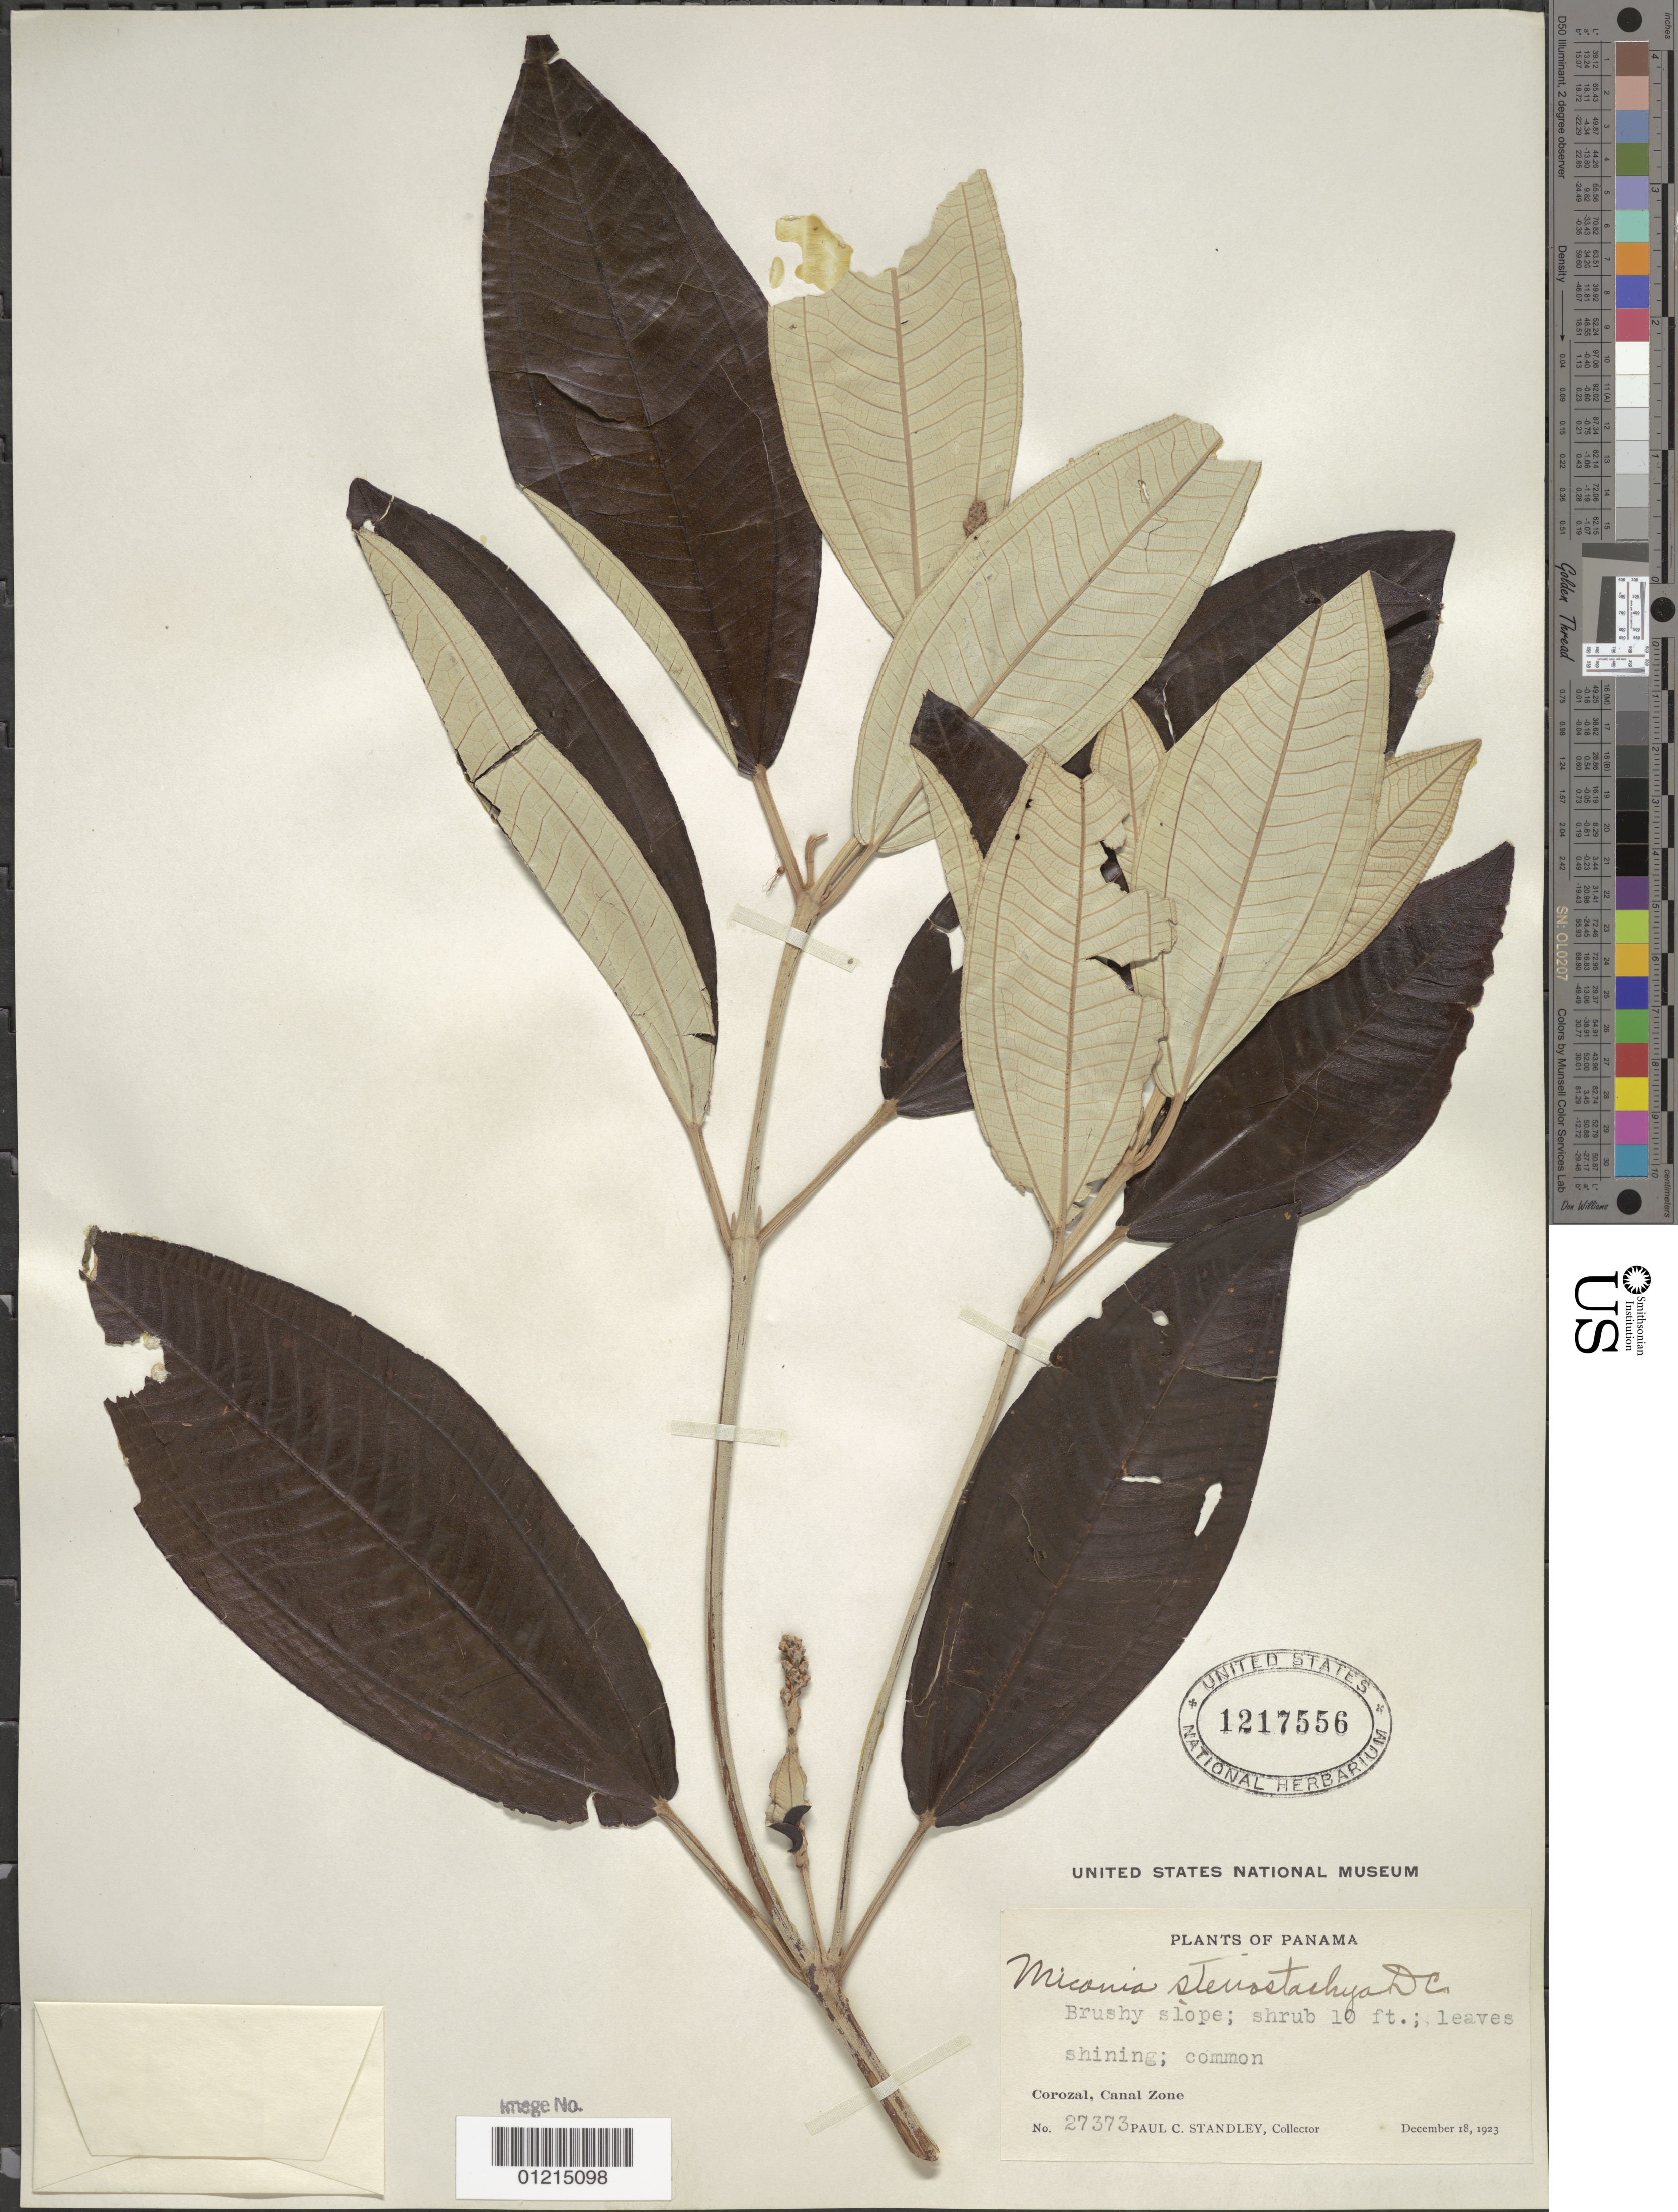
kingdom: Plantae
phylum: Tracheophyta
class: Magnoliopsida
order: Myrtales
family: Melastomataceae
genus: Miconia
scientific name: Miconia stenostachya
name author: DC.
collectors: P. C. Standley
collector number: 27373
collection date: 1923-12-18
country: Panama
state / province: Panamá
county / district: Canal Zone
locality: Corozal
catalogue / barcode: US 1217556